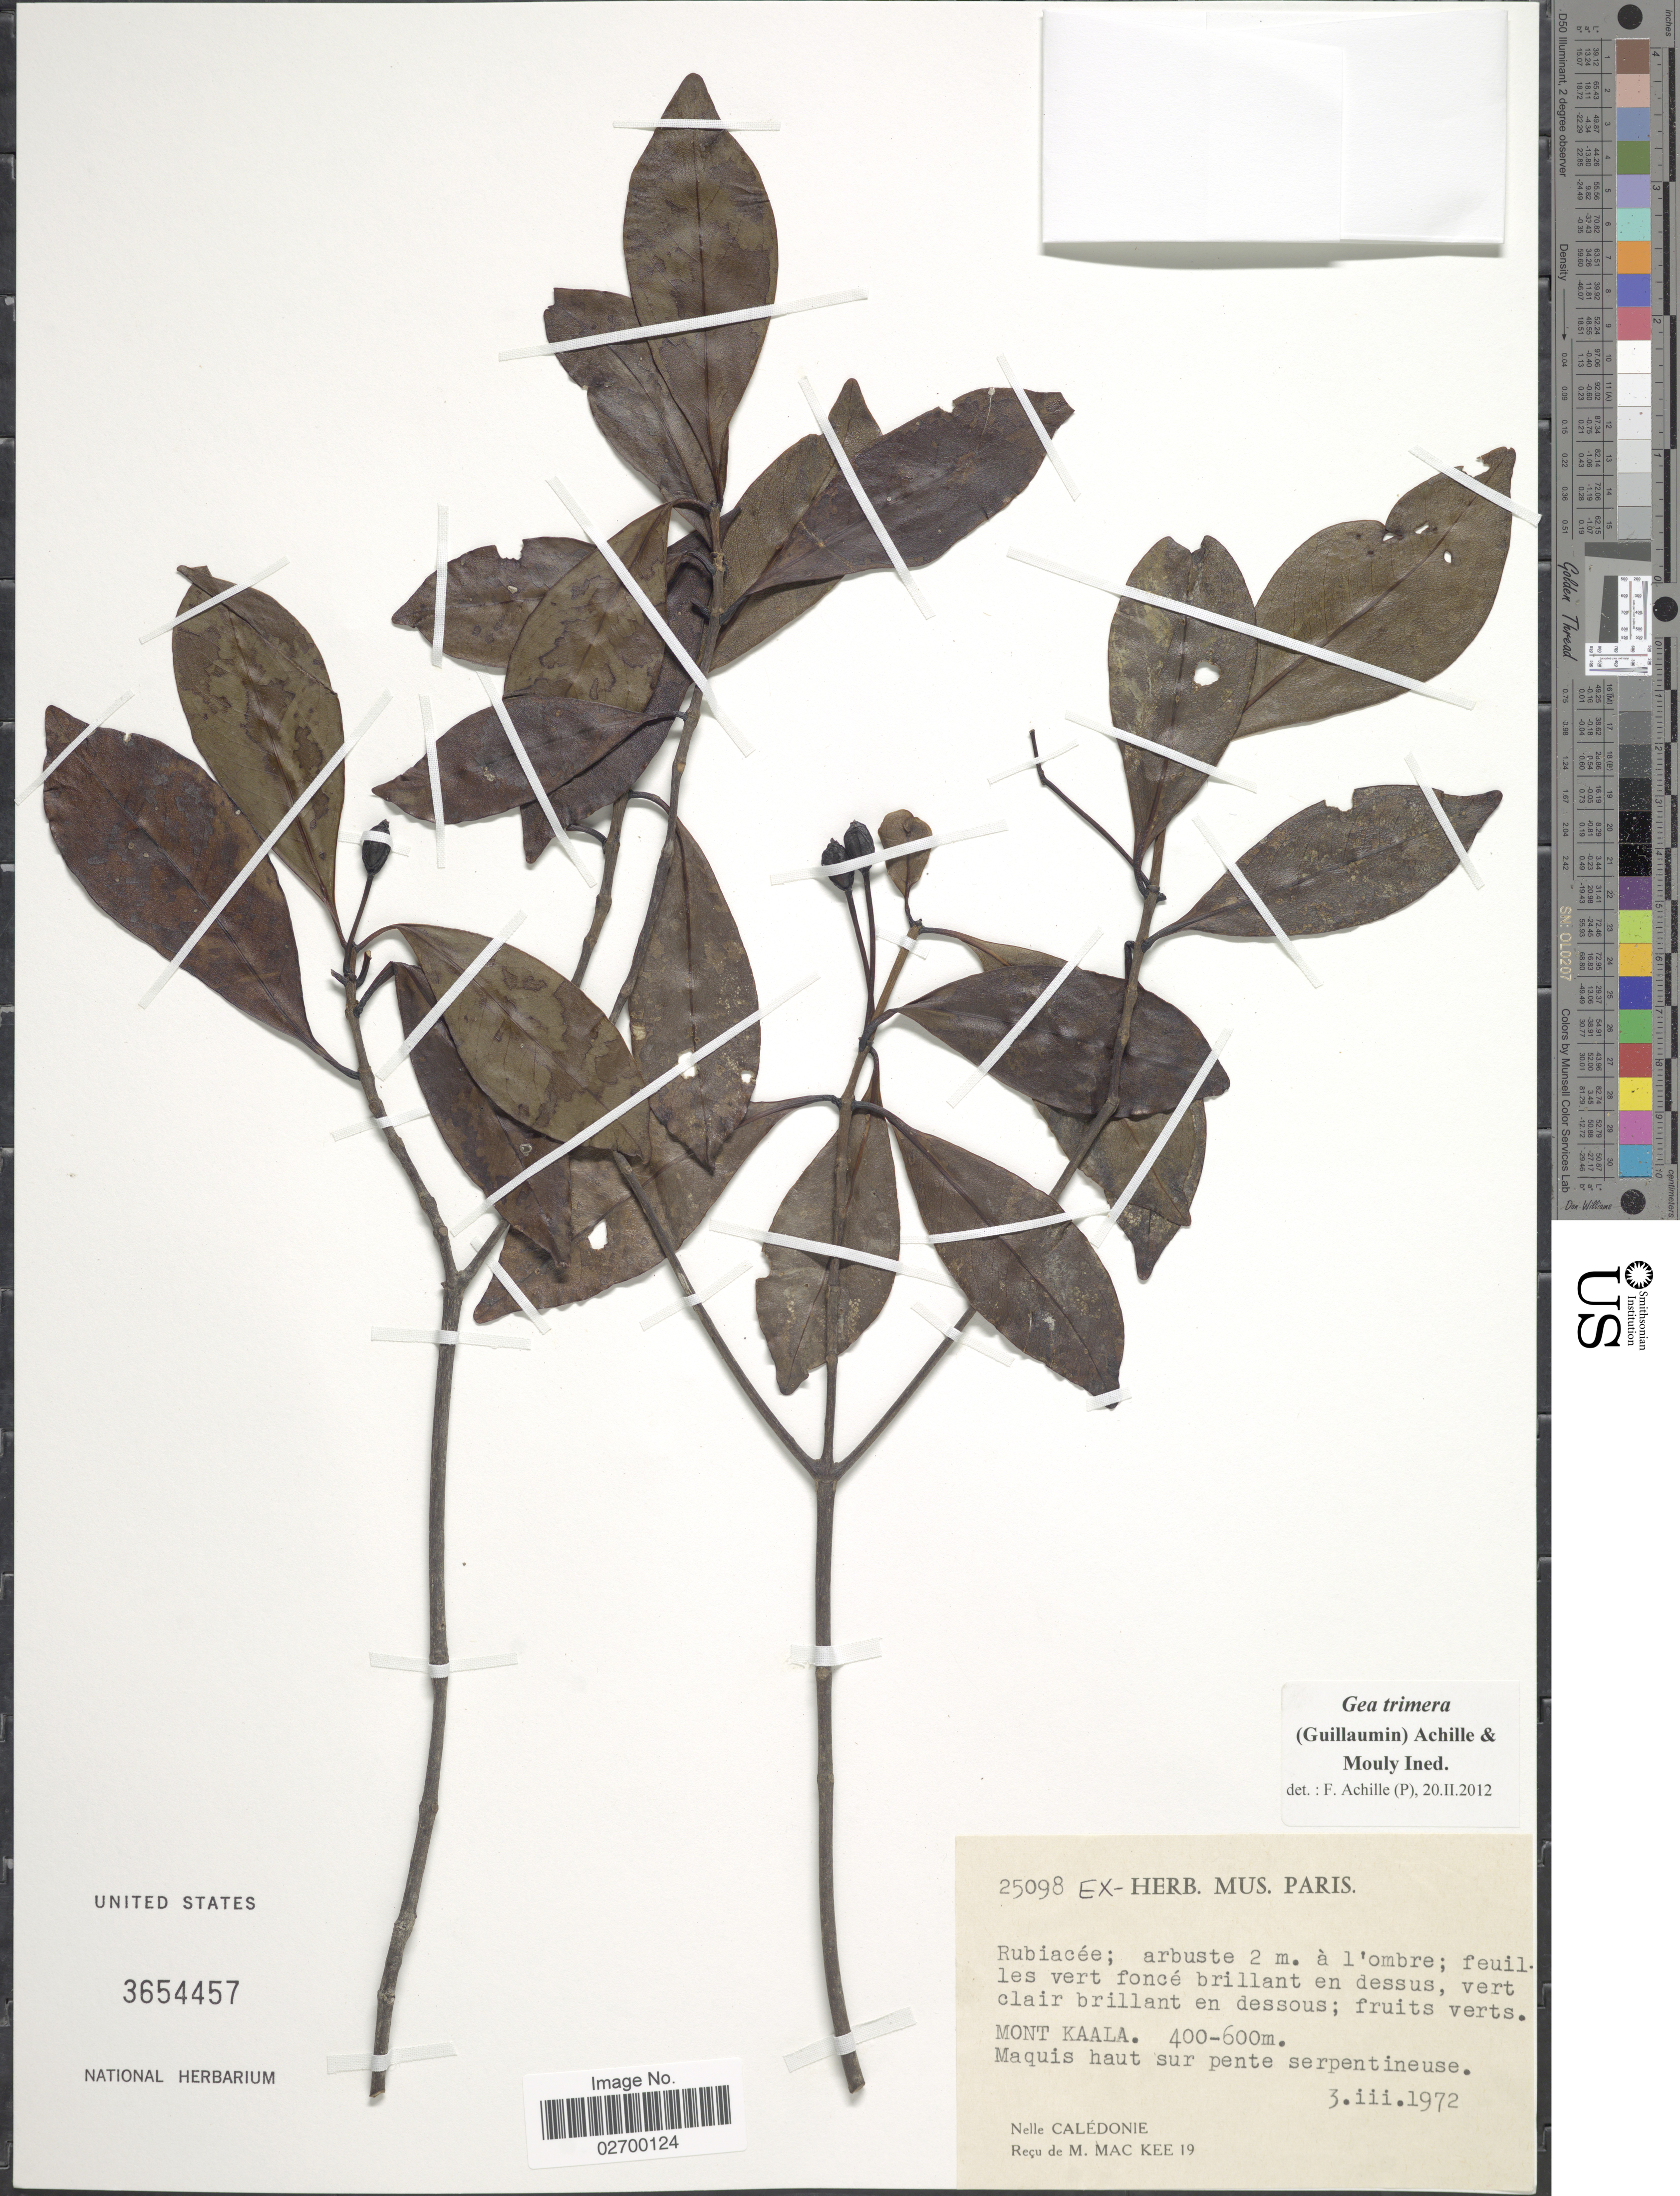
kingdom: Plantae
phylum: Tracheophyta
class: Magnoliopsida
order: Gentianales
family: Rubiaceae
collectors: ex herb. Mus. Paris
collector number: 25098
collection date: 1972-03-03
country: New Caledonia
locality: Mont Kaala. Nelle Caledonie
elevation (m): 400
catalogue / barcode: US 3654457